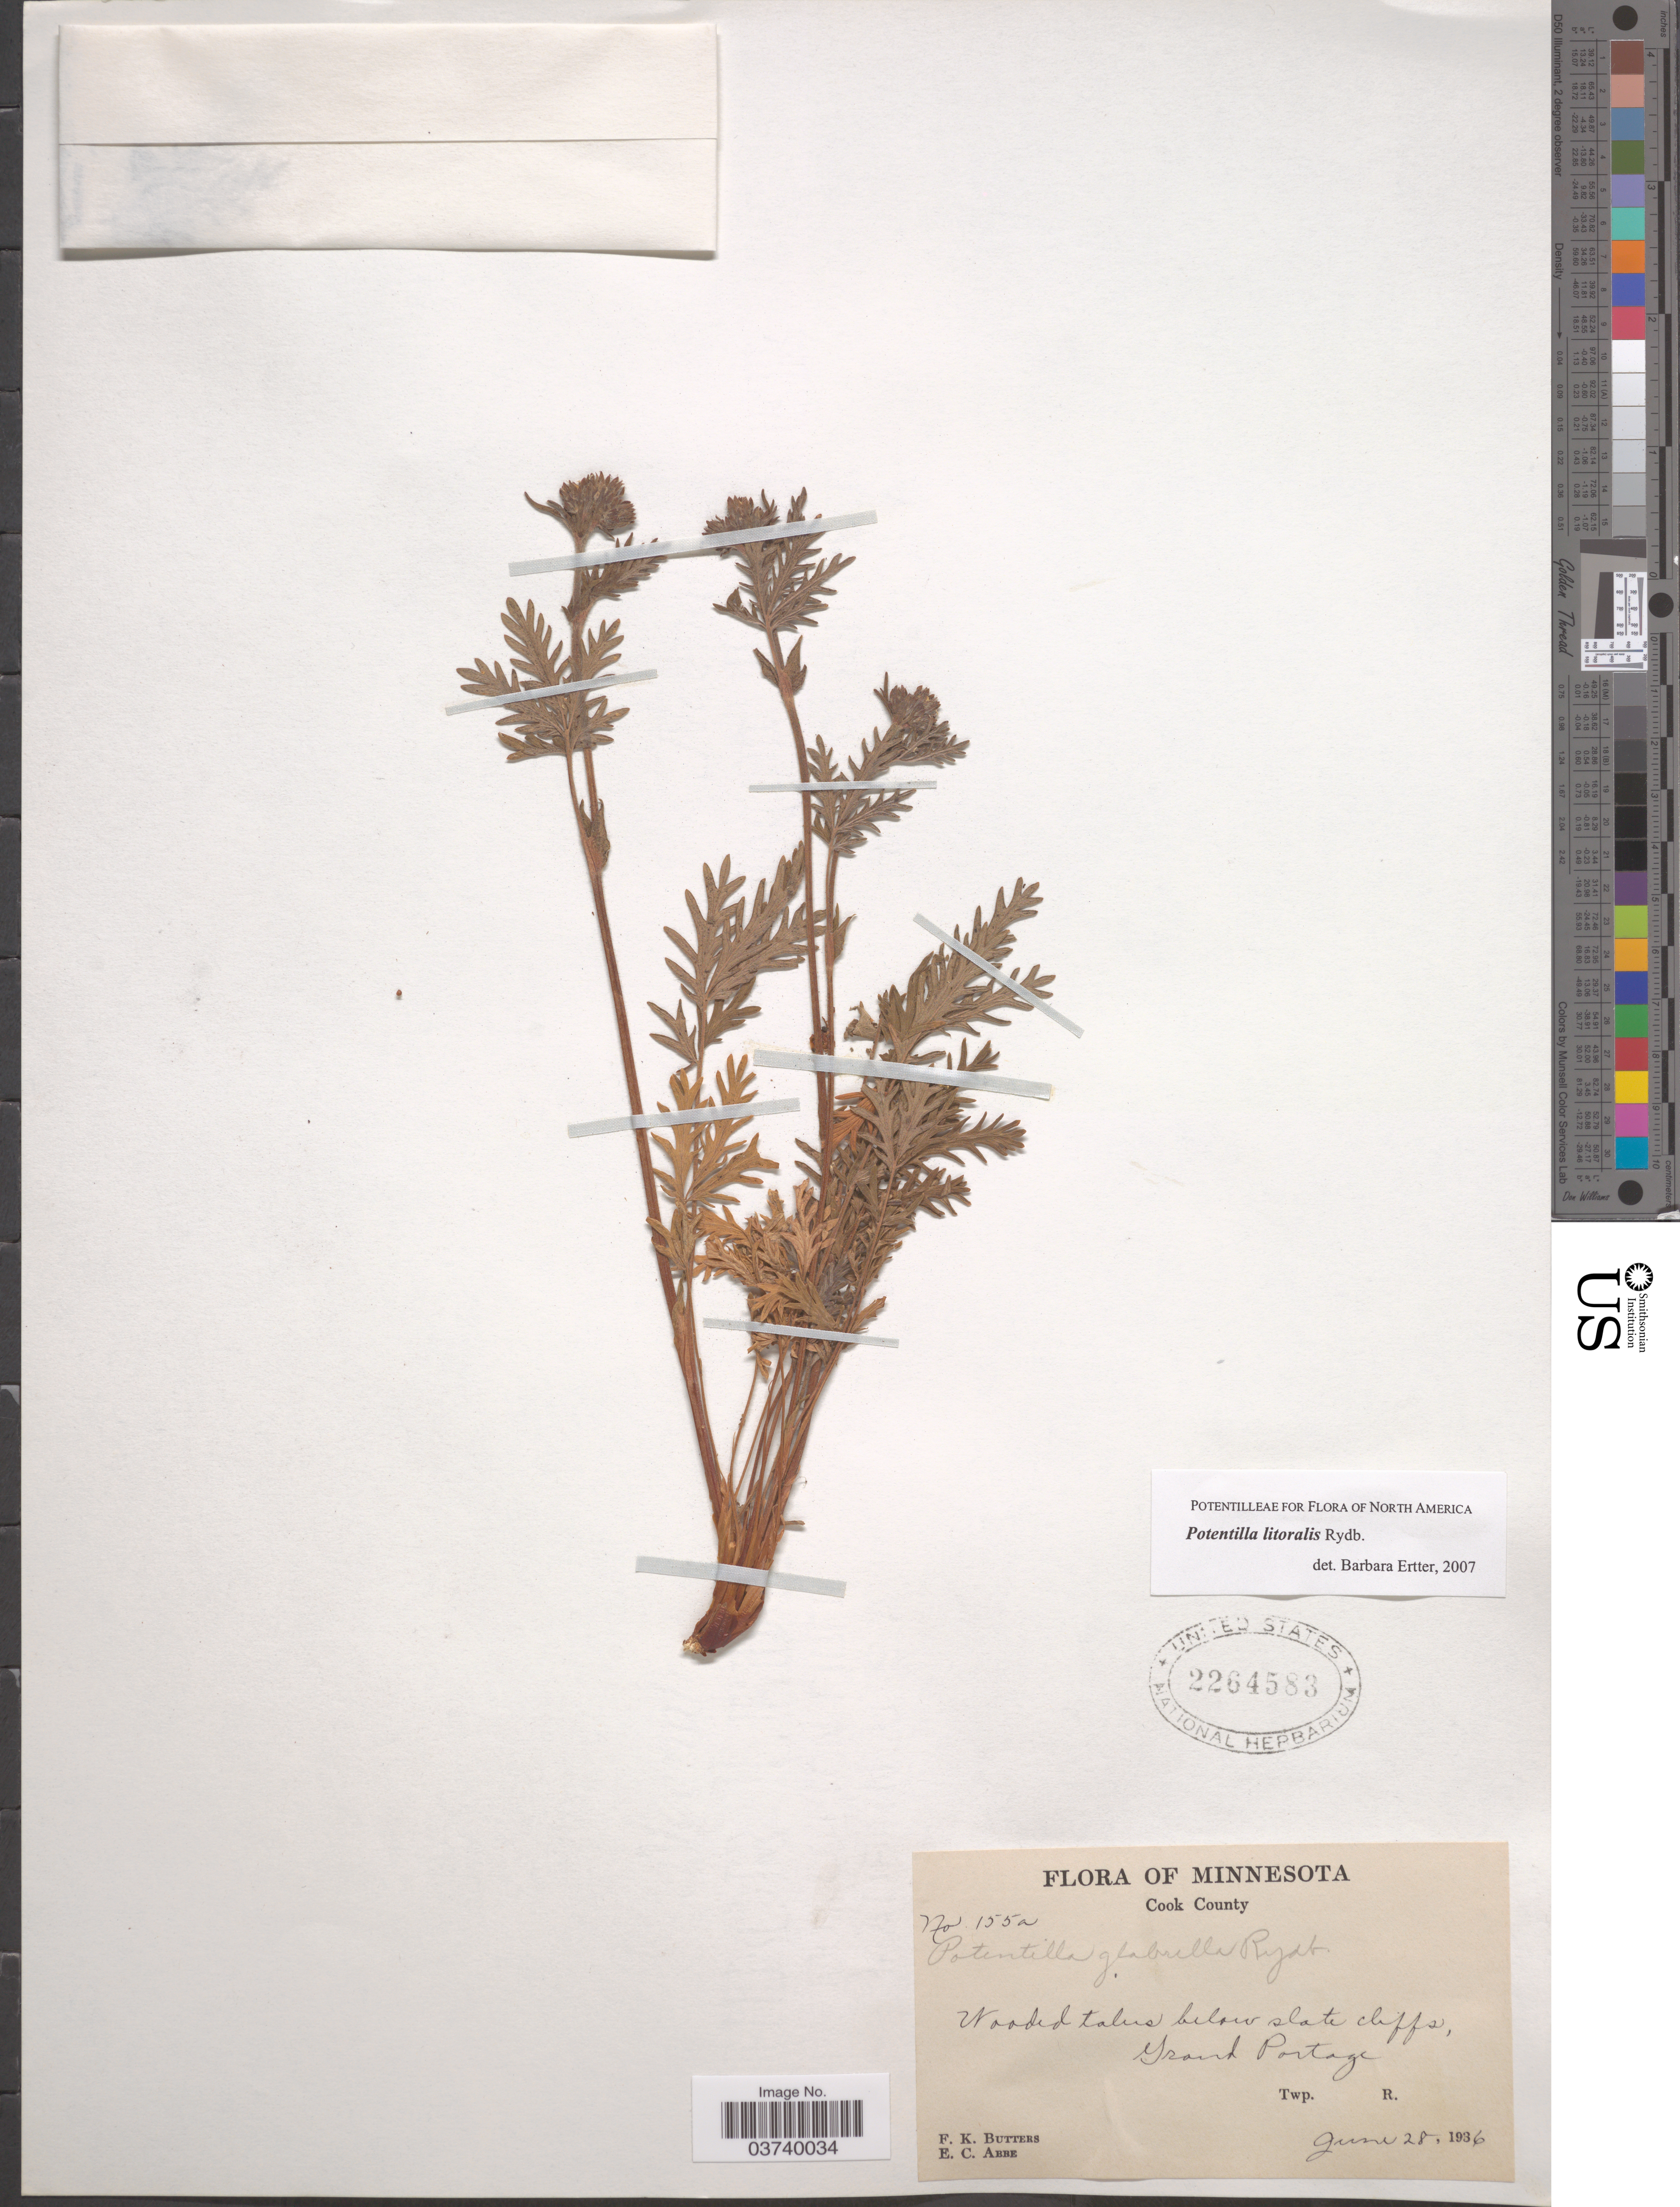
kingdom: Plantae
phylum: Tracheophyta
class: Magnoliopsida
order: Rosales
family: Rosaceae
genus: Potentilla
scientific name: Potentilla litoralis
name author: Rydb.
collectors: F. K. Butters & E. C. Abbe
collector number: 155a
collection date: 1936-06-28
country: United States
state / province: Minnesota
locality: Cook County. Below slate cliffs, Grand Portage.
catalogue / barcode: US 2264583